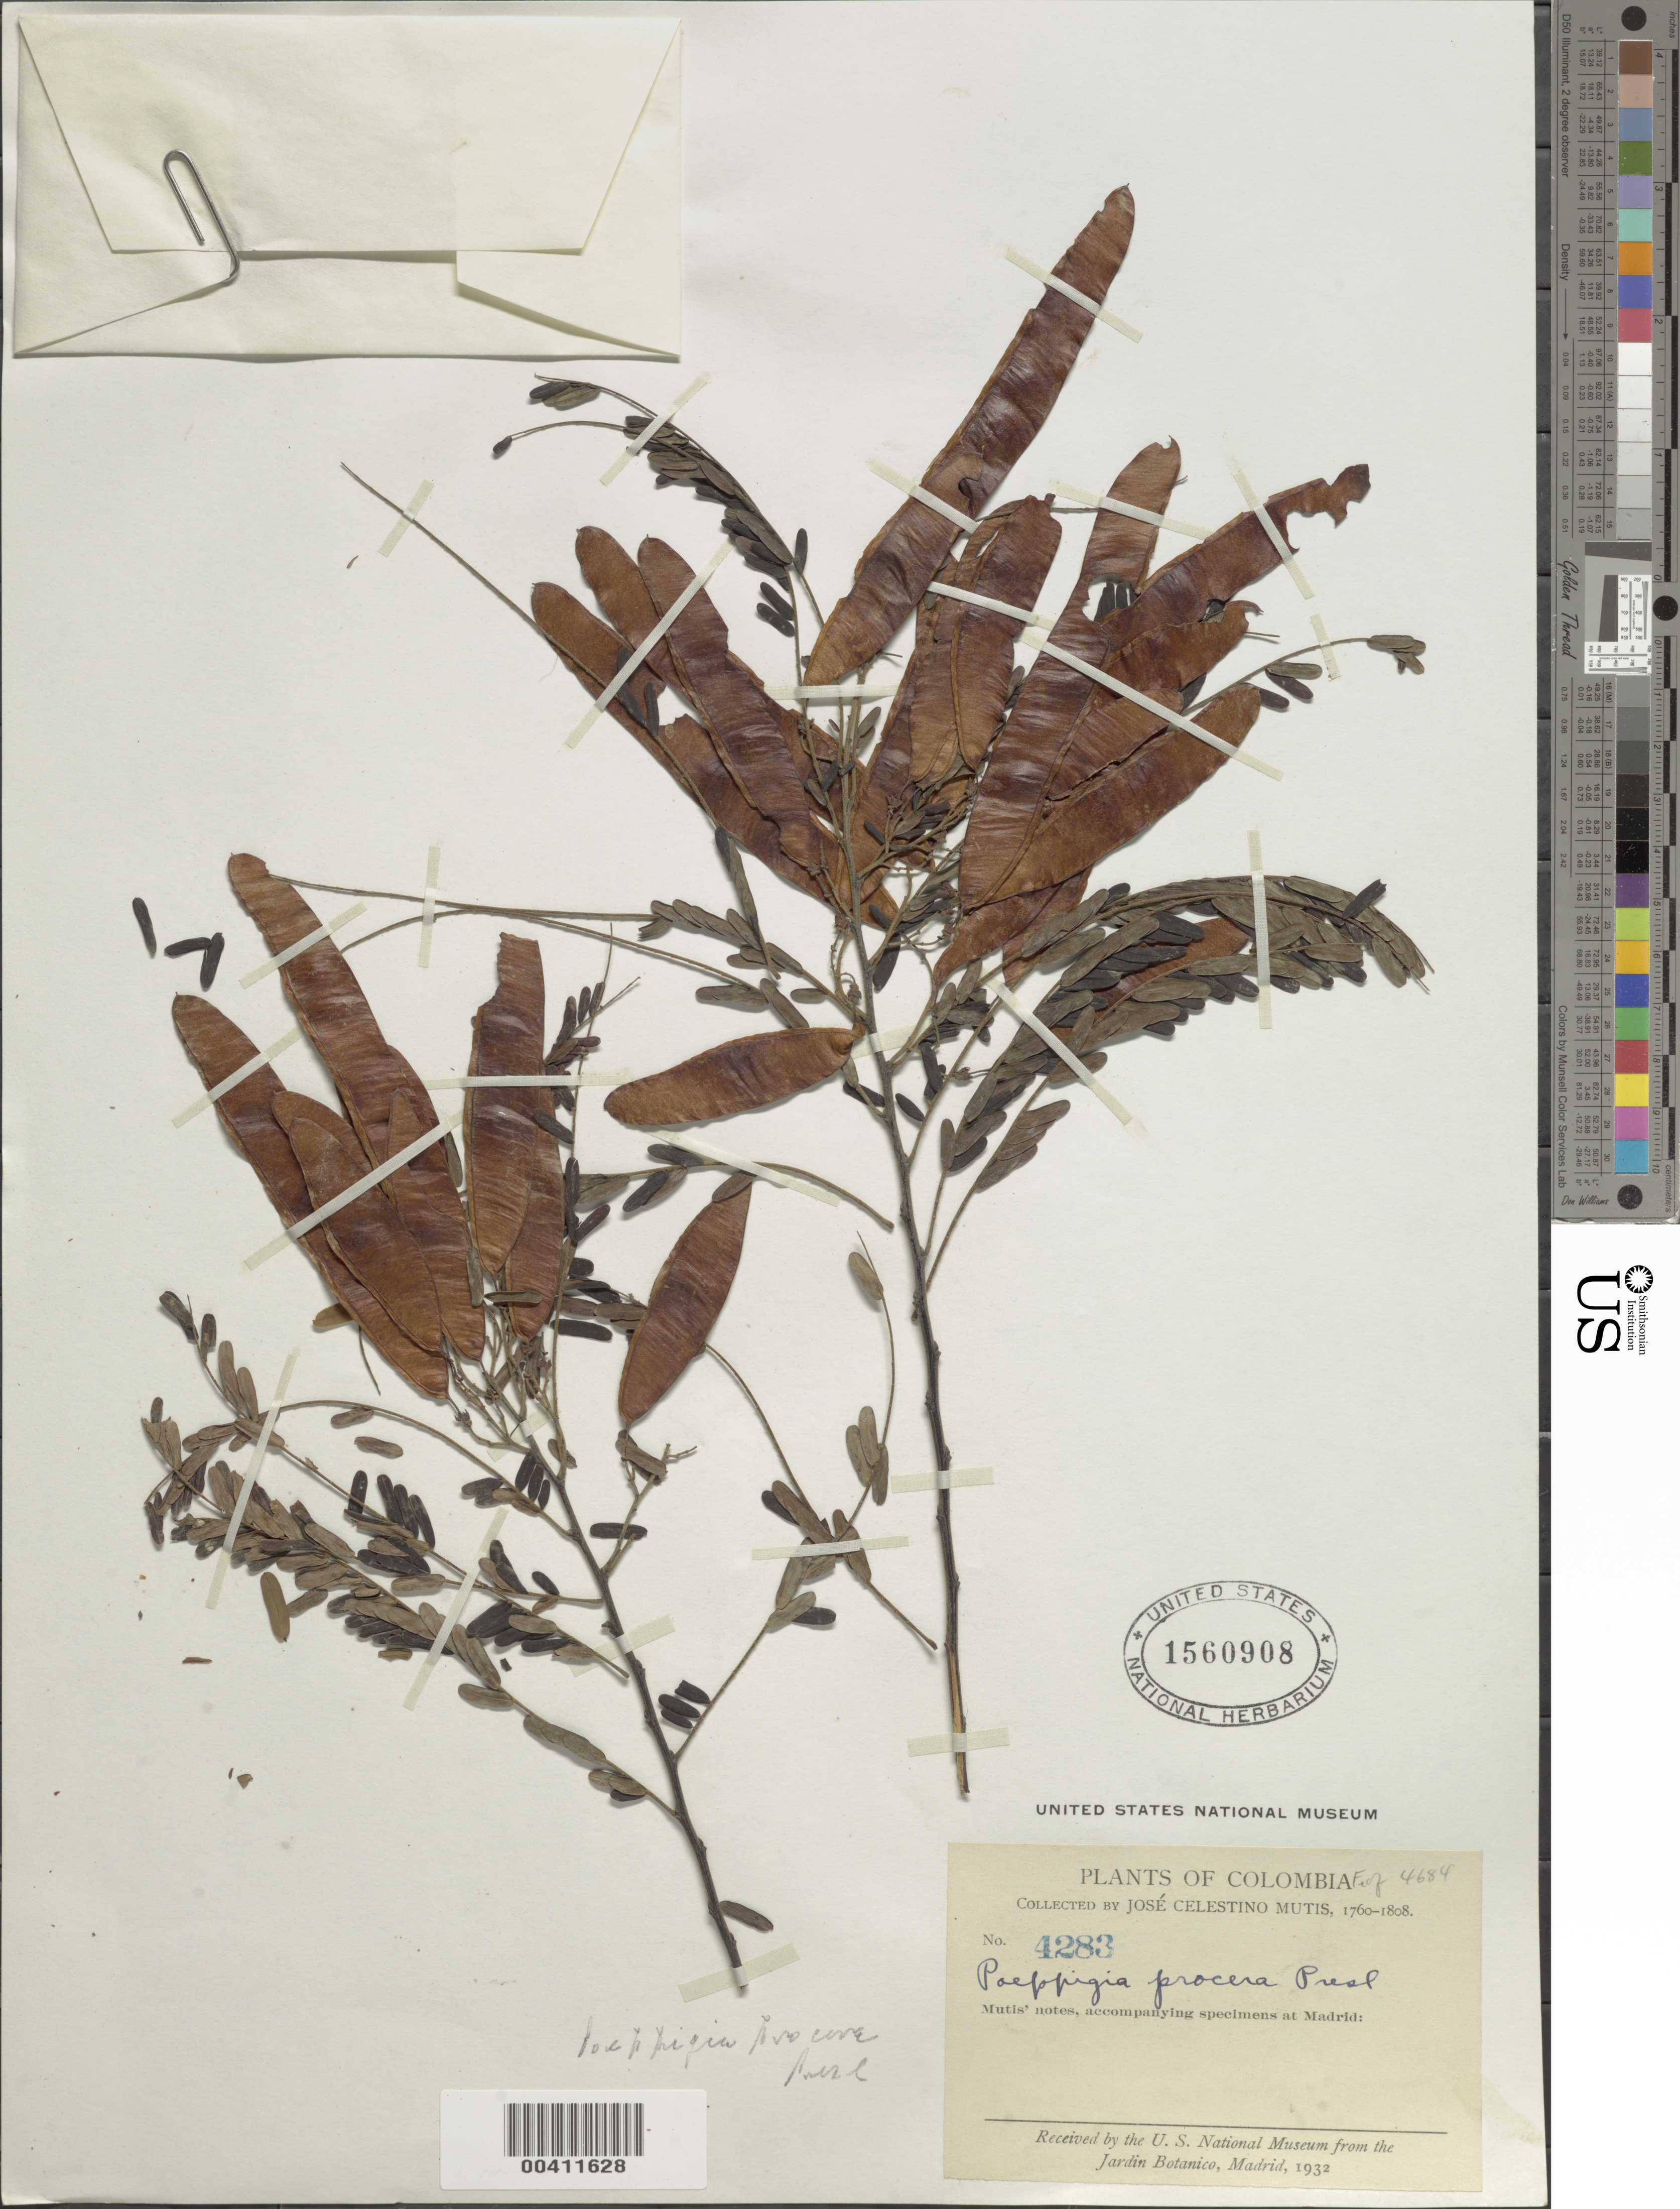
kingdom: Plantae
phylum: Tracheophyta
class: Magnoliopsida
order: Fabales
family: Fabaceae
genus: Poeppigia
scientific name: Poeppigia procera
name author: C. Presl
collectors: J. C. B. Mutis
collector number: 4283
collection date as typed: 1760 to -- -- 1808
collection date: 1760/1808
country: Colombia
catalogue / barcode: US 1560908